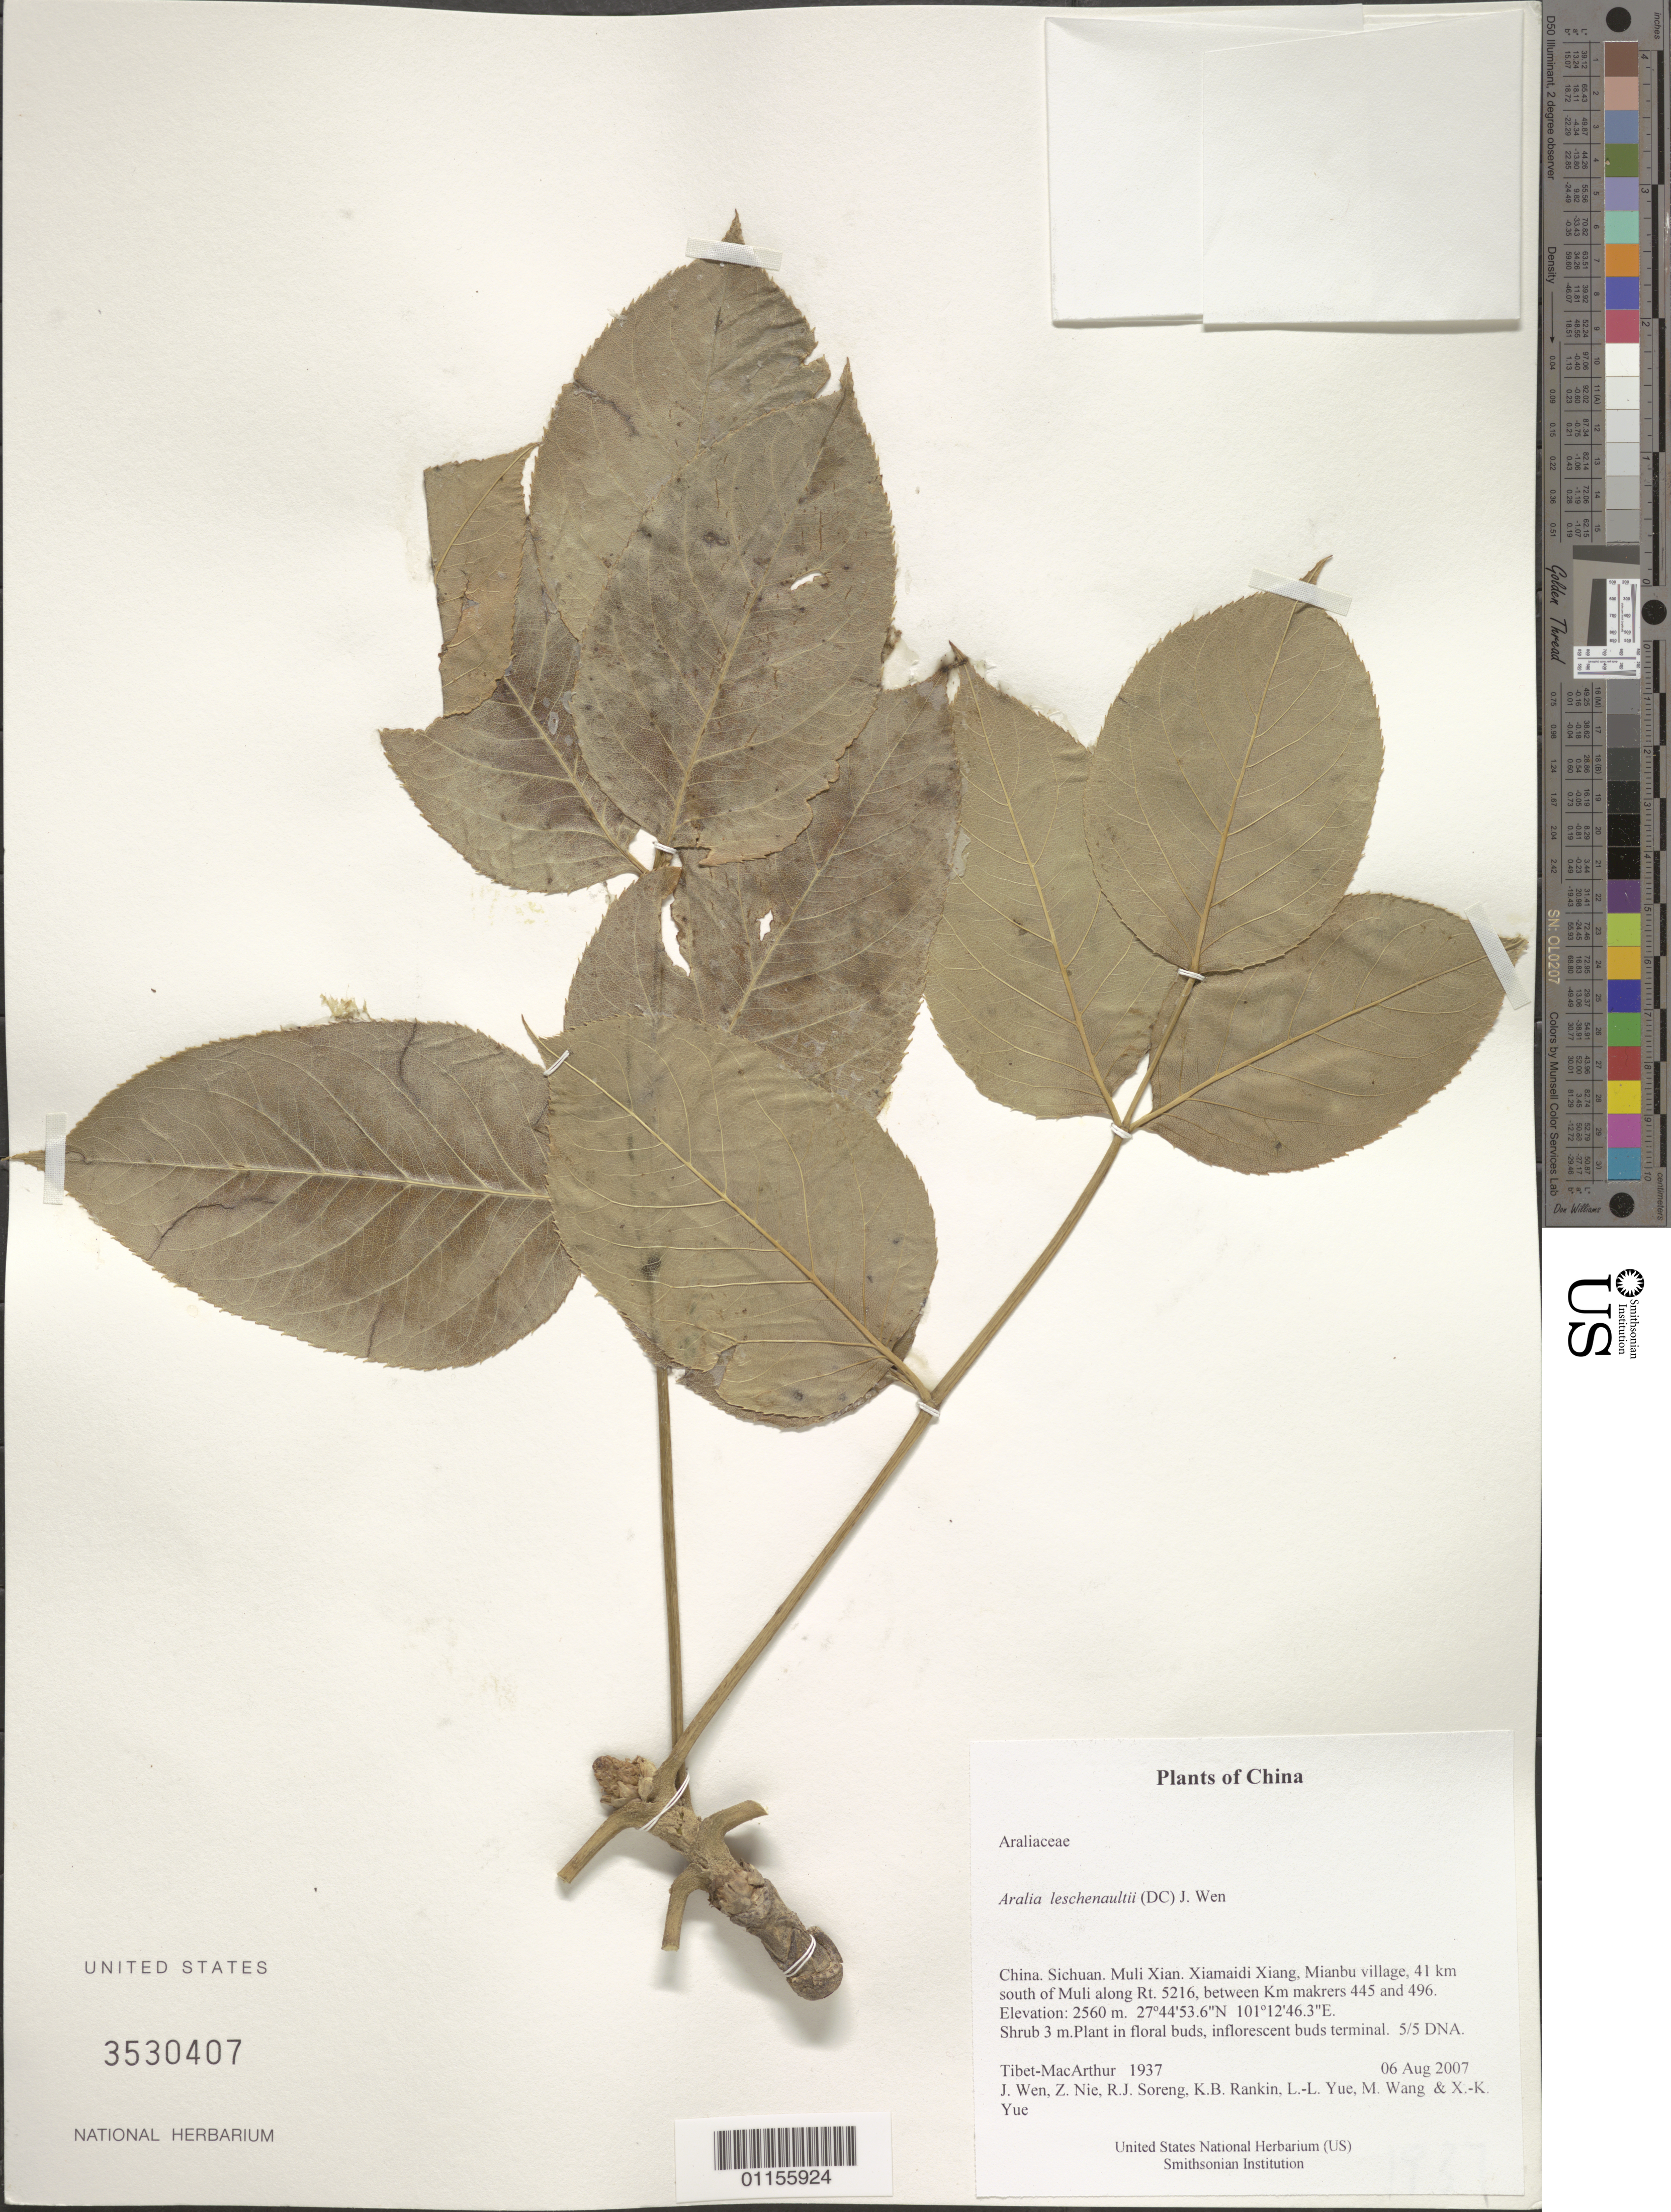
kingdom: Plantae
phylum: Tracheophyta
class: Magnoliopsida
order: Apiales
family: Araliaceae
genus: Aralia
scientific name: Aralia leschenaultii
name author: (DC.) J. Wen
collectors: Tibet-MacArthur, J. Wen, Z. Nie, R. J. Soreng, K. B. Rankin, L. Yue, M. Wang & X. Yue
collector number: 1937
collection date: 2007-08-06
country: China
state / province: Sichuan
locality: Muli Xian, Xiamaidi, Mianbu village, 41 km S of Muli along Rt 5216, between Km markers 445 and 496.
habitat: Shrub.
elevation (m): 2560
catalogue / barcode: US 3530407